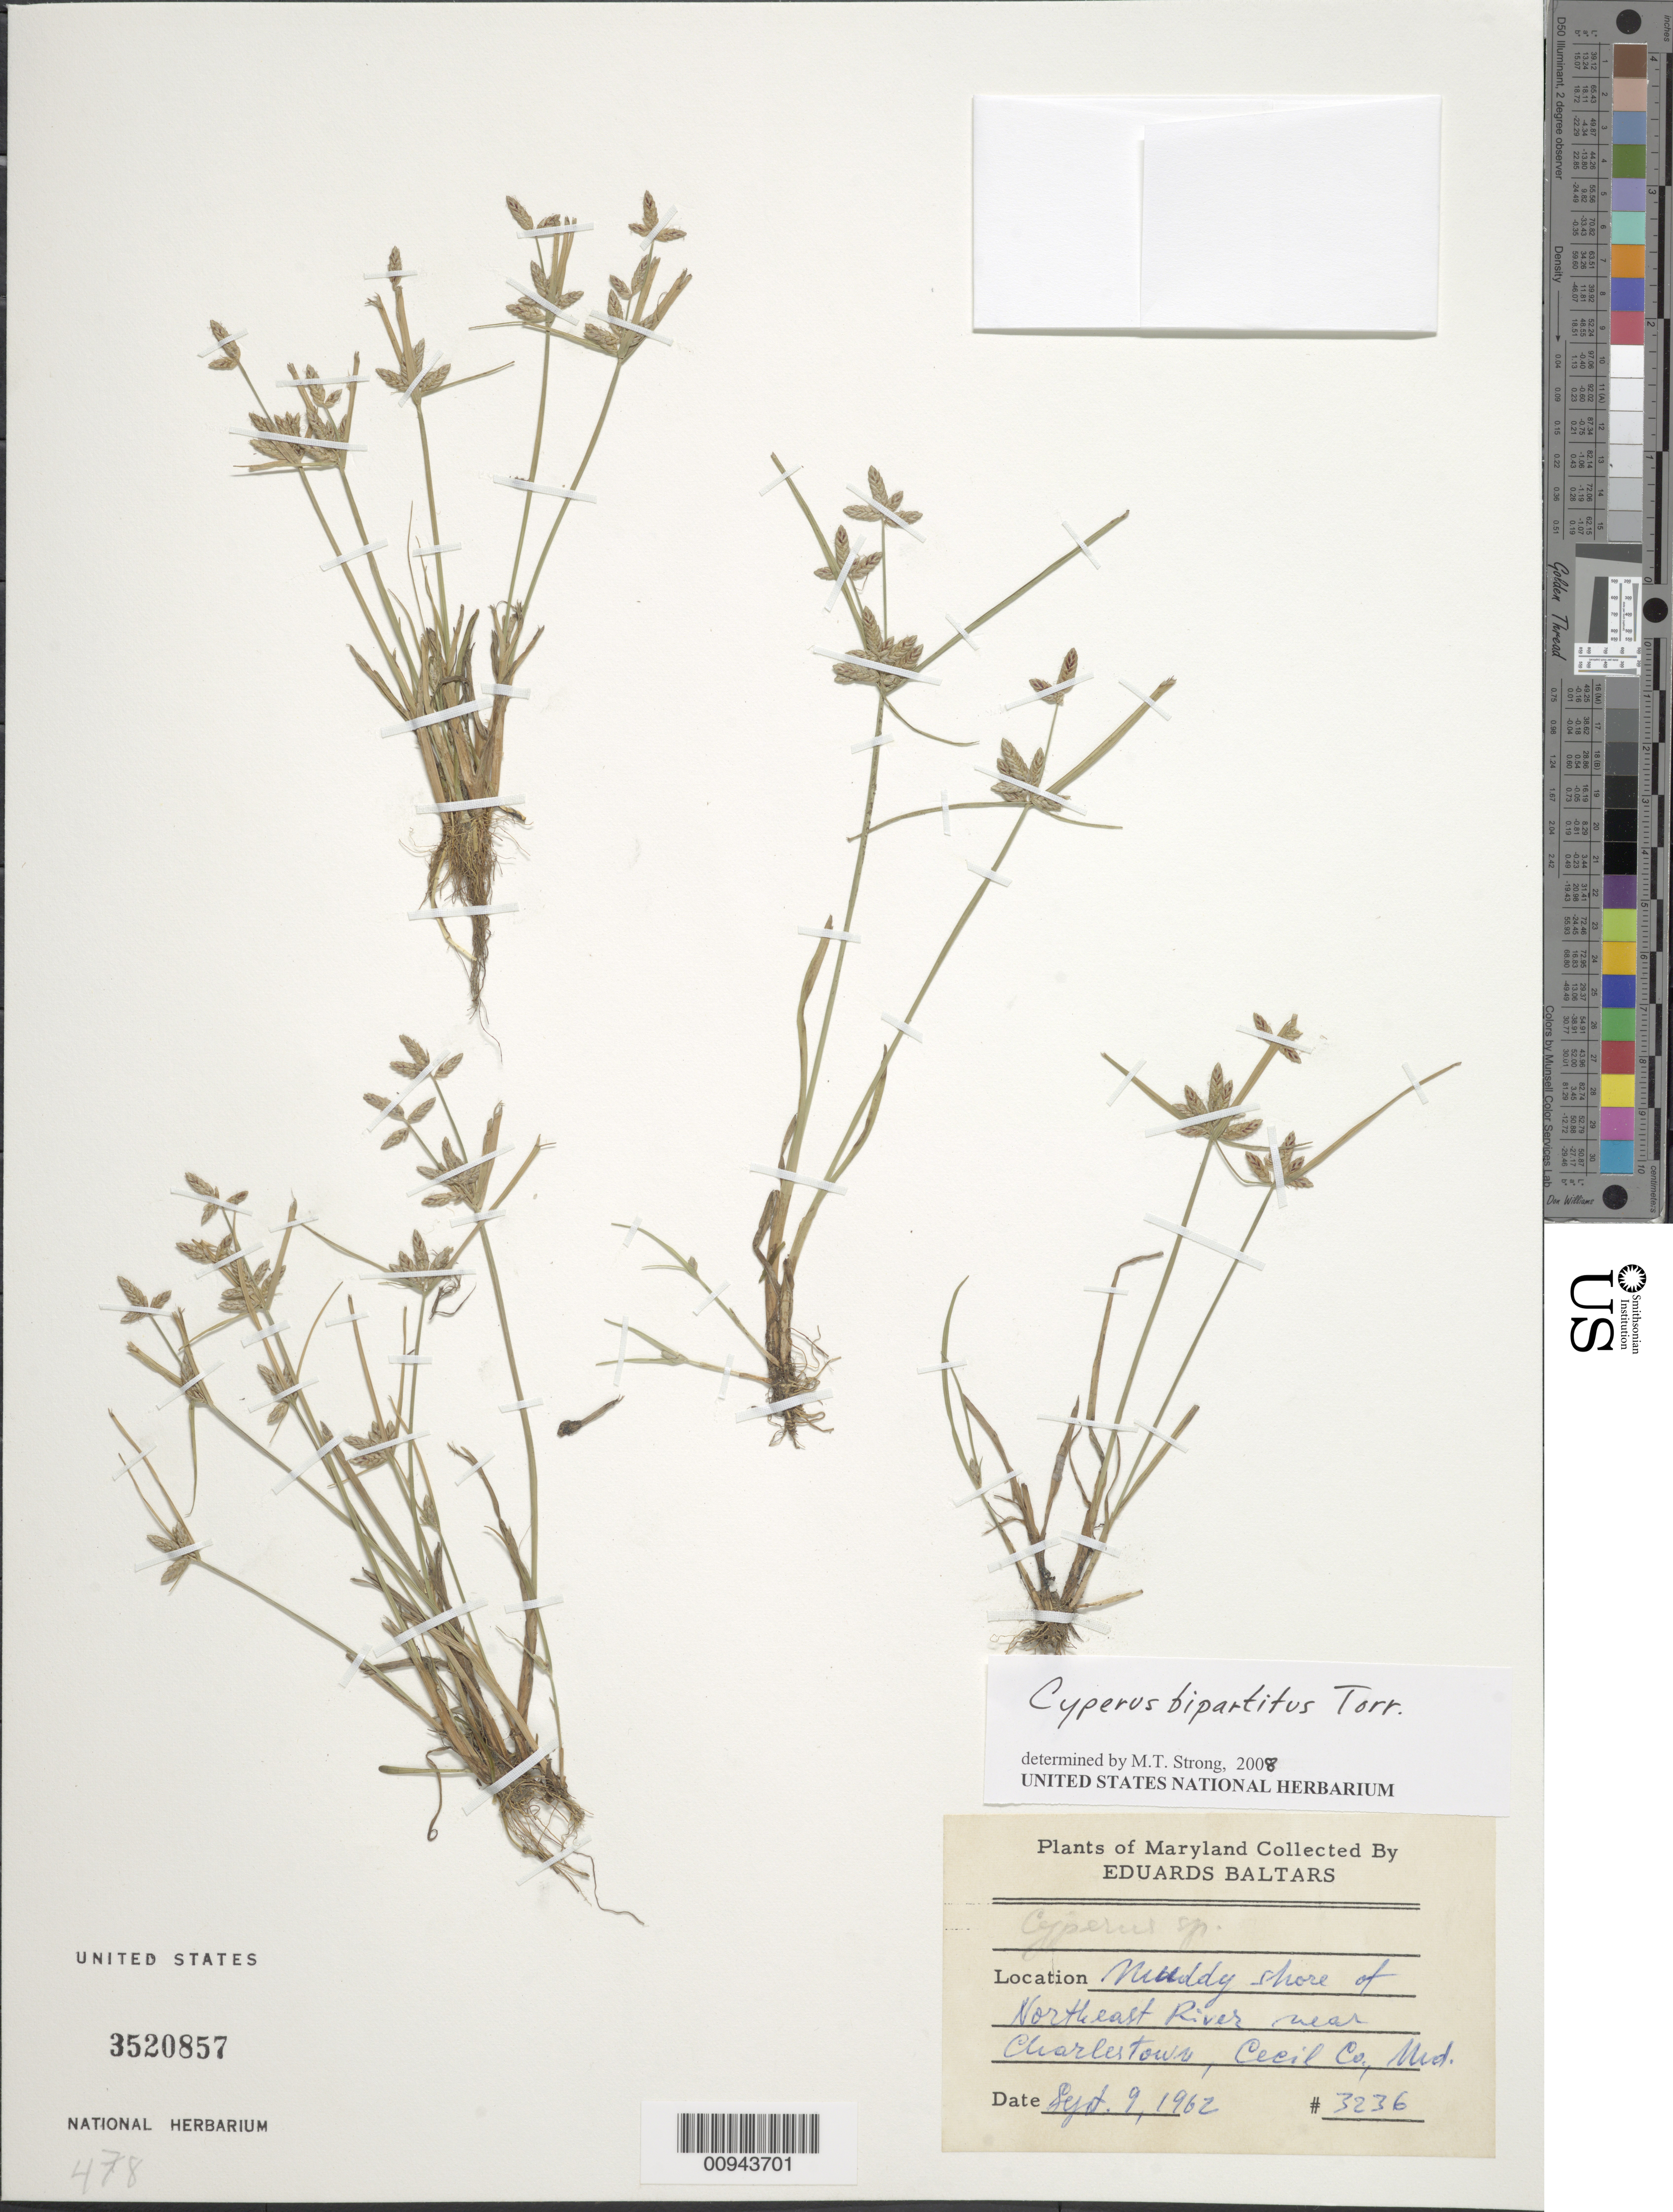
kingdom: Plantae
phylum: Tracheophyta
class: Liliopsida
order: Poales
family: Cyperaceae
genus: Cyperus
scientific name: Cyperus bipartitus Torr.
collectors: E. Baltars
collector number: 3236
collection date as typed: Sept. 9, 1962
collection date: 1962-09-09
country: United States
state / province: Maryland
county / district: Cecil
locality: Northeast River near Charlestown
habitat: muddy shore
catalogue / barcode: US 3520857